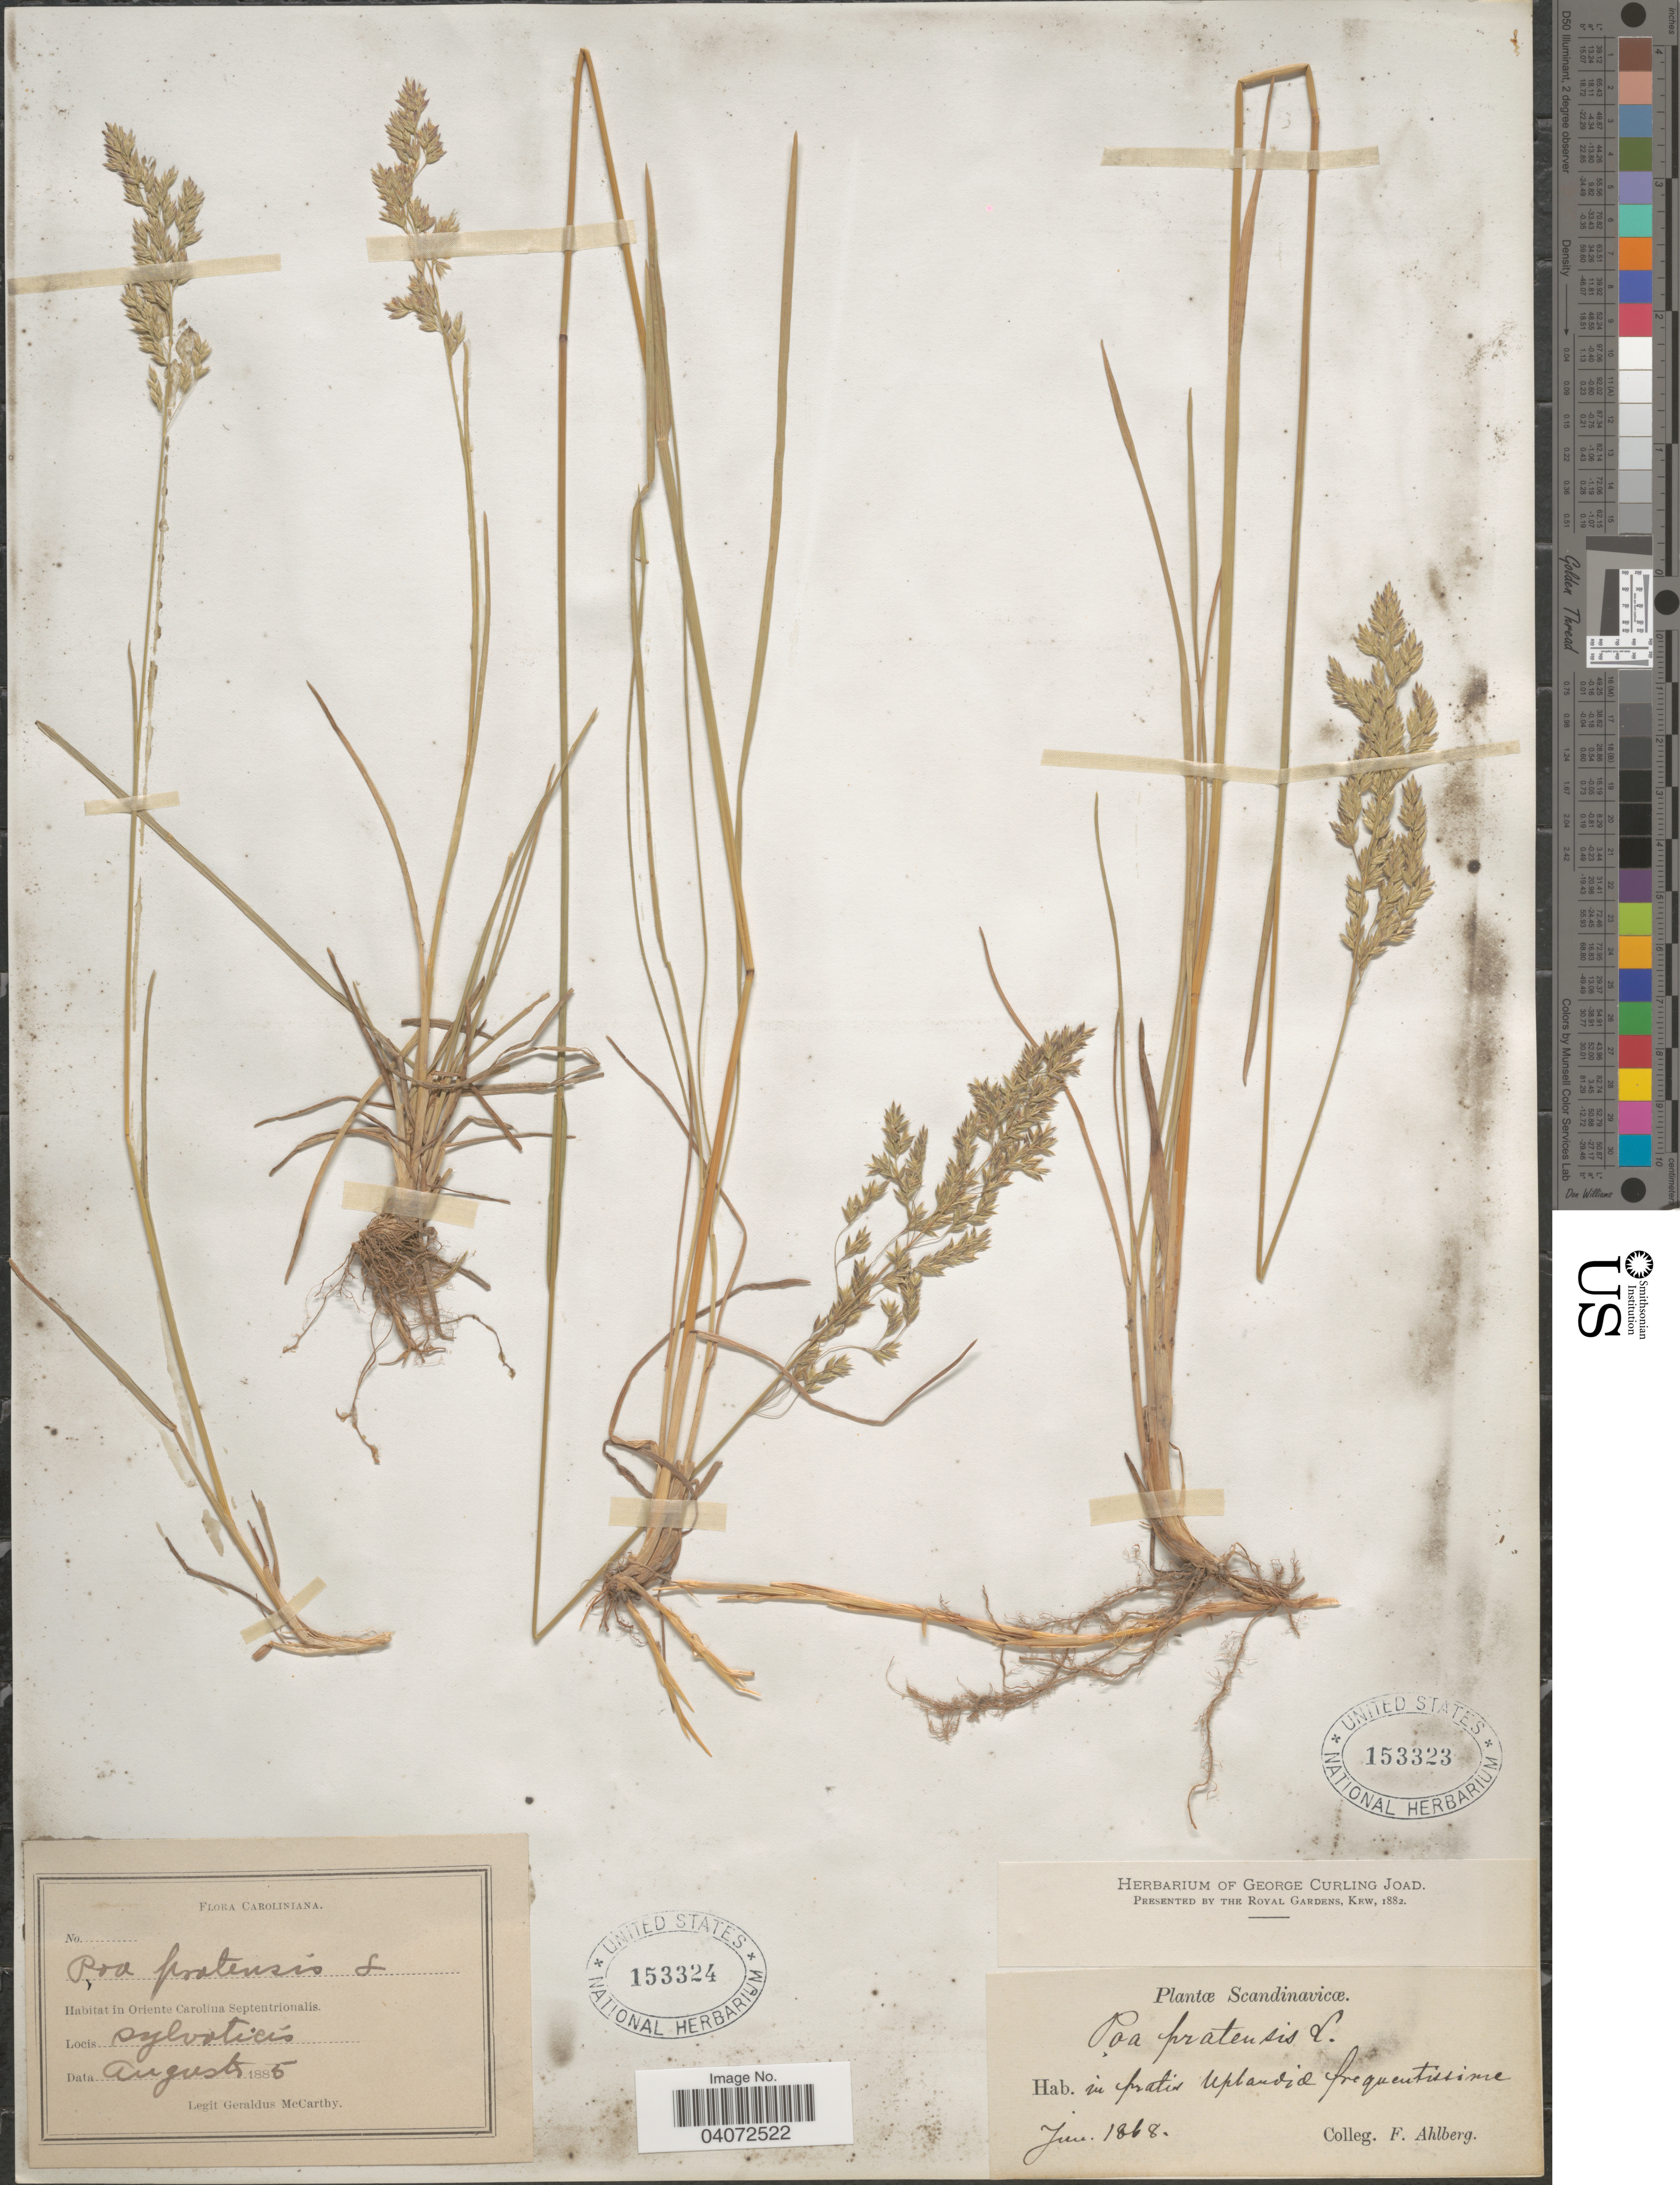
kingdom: Plantae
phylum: Tracheophyta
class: Liliopsida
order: Poales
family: Poaceae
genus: Poa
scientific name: Poa pratensis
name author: L.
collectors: M. McCarthy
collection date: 1885-08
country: United States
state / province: North Carolina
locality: Caroliniana. In Oriente Carolina Septentrionalis. Sylvaticís.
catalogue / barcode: US 153324